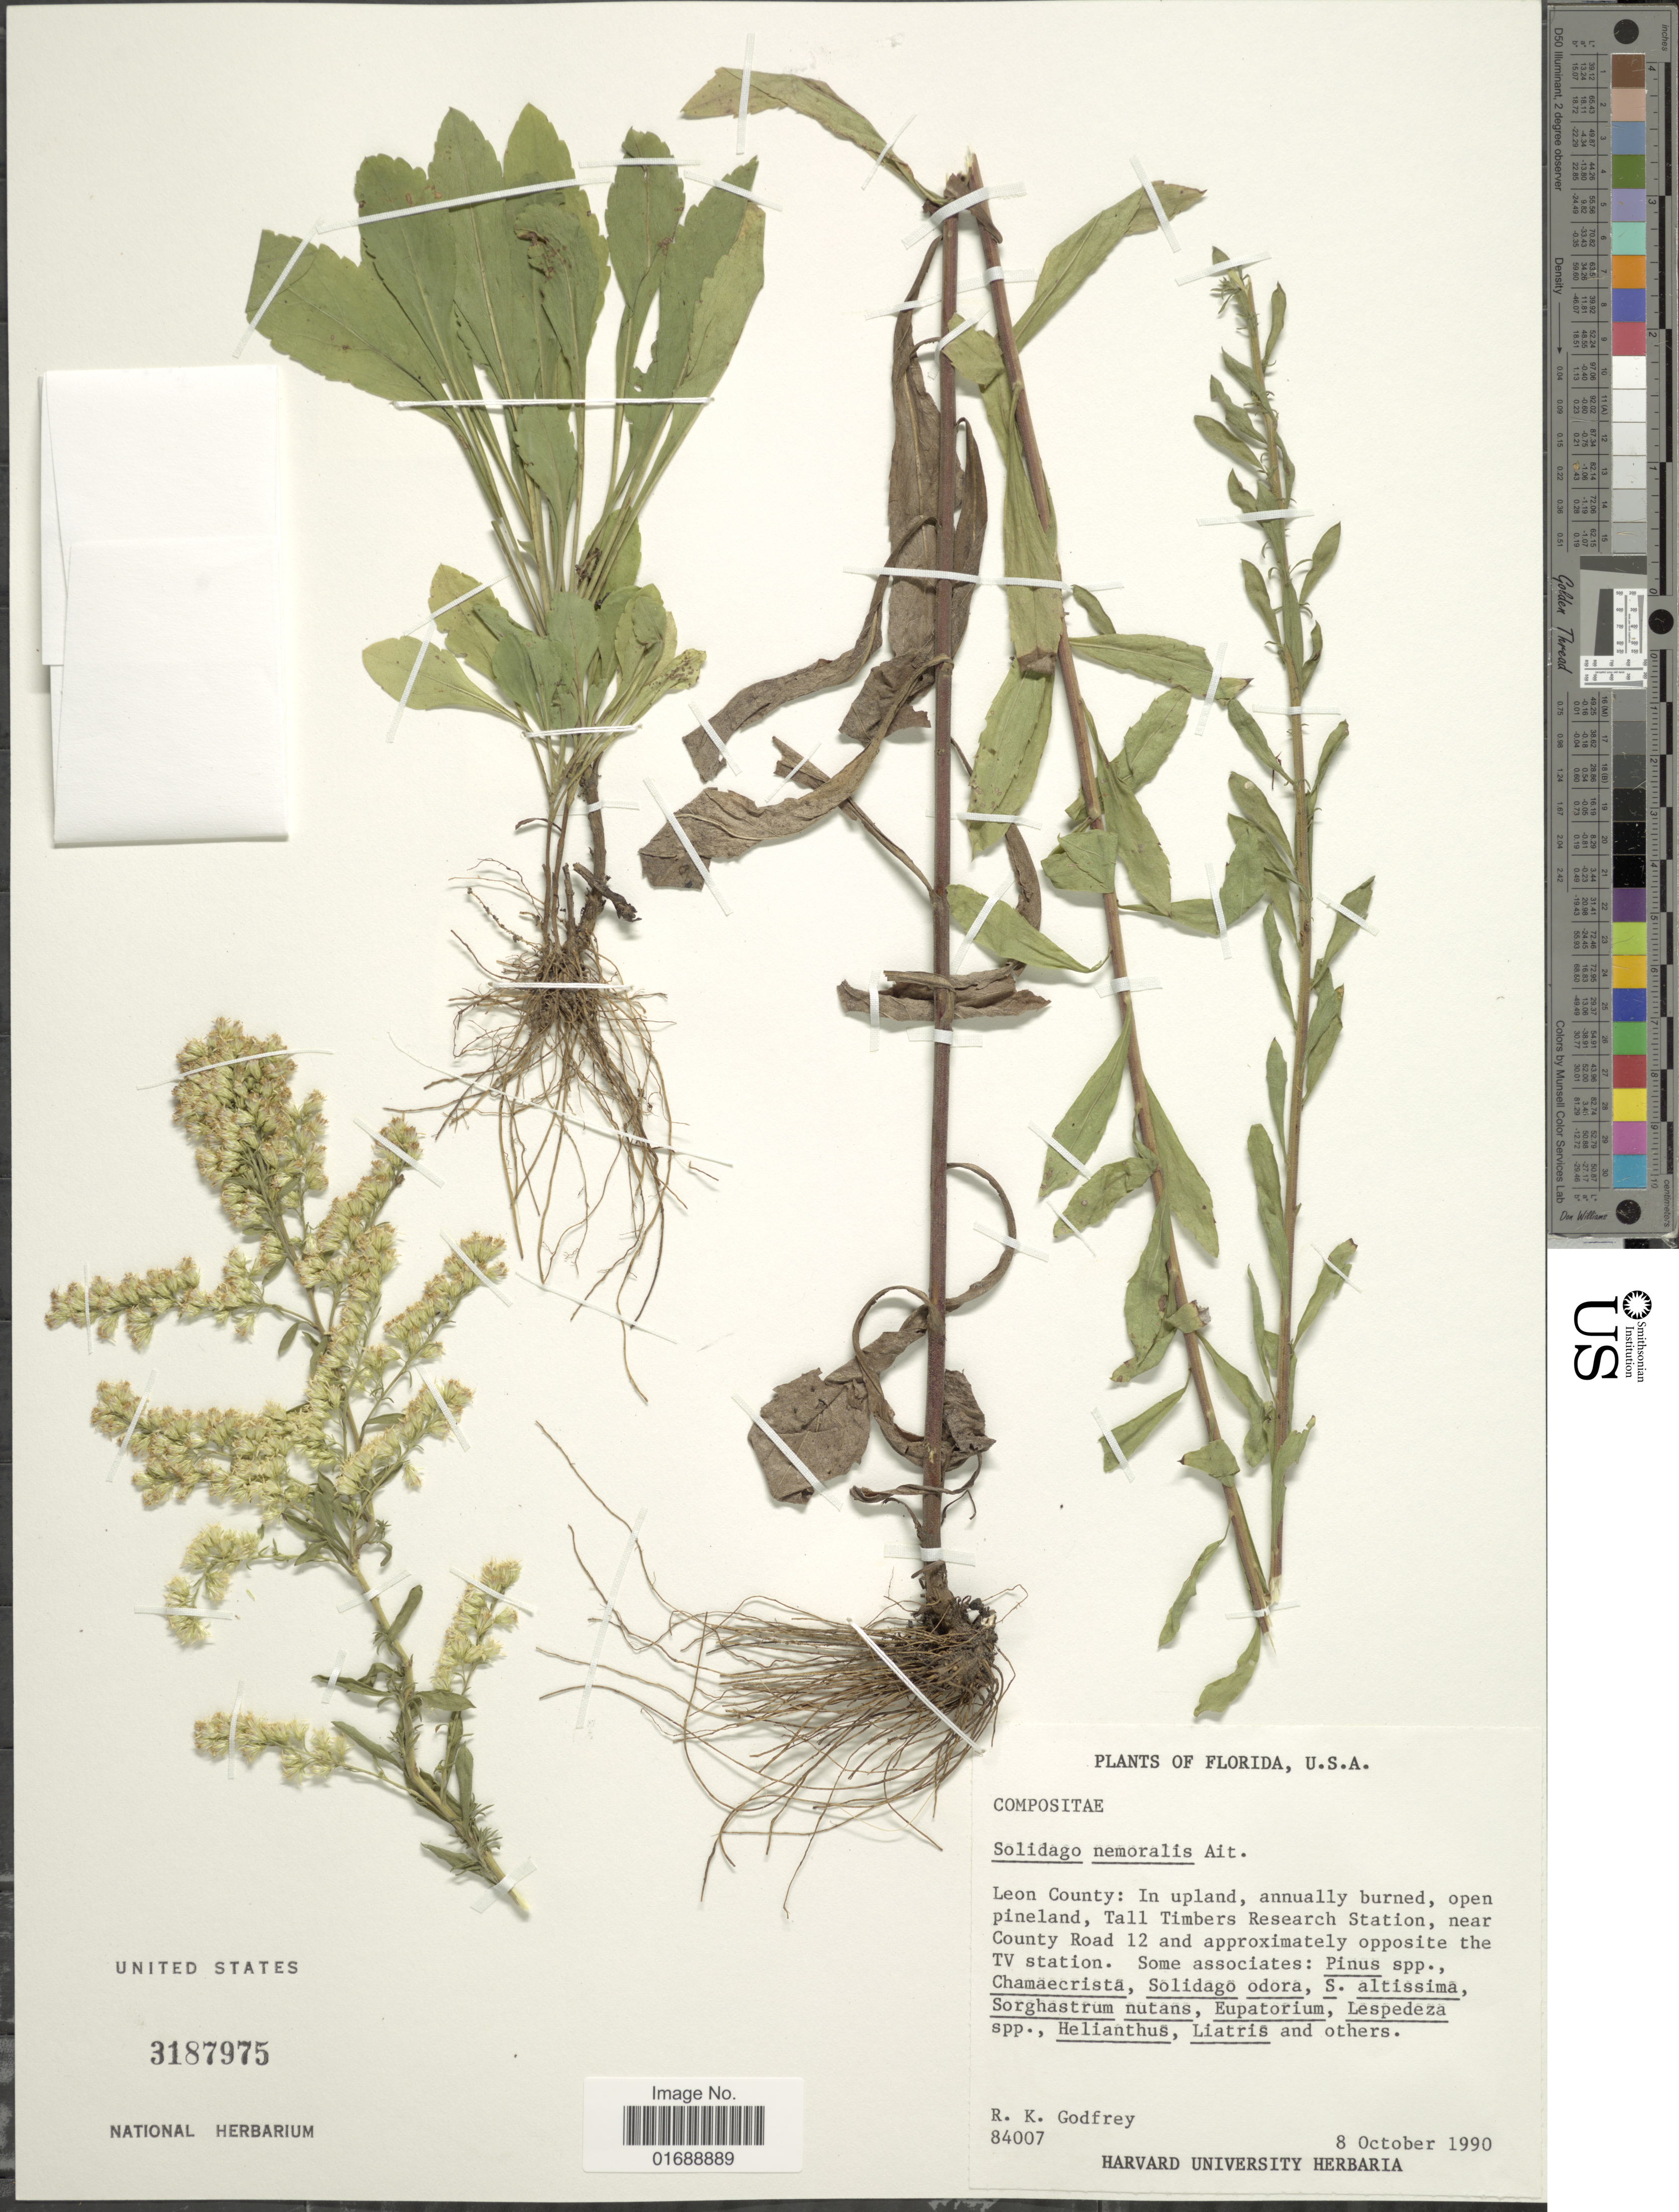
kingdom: Plantae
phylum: Tracheophyta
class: Magnoliopsida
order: Asterales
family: Asteraceae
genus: Solidago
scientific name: Solidago nemoralis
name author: Aiton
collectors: R. K. Godfrey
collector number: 84007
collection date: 1990-10-08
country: United States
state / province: Florida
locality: Leon County: In upland, annually burned, open pineland, Tall Timbers Research Station, near County Road 12 and approximately opposite the Tv Station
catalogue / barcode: US 3187975